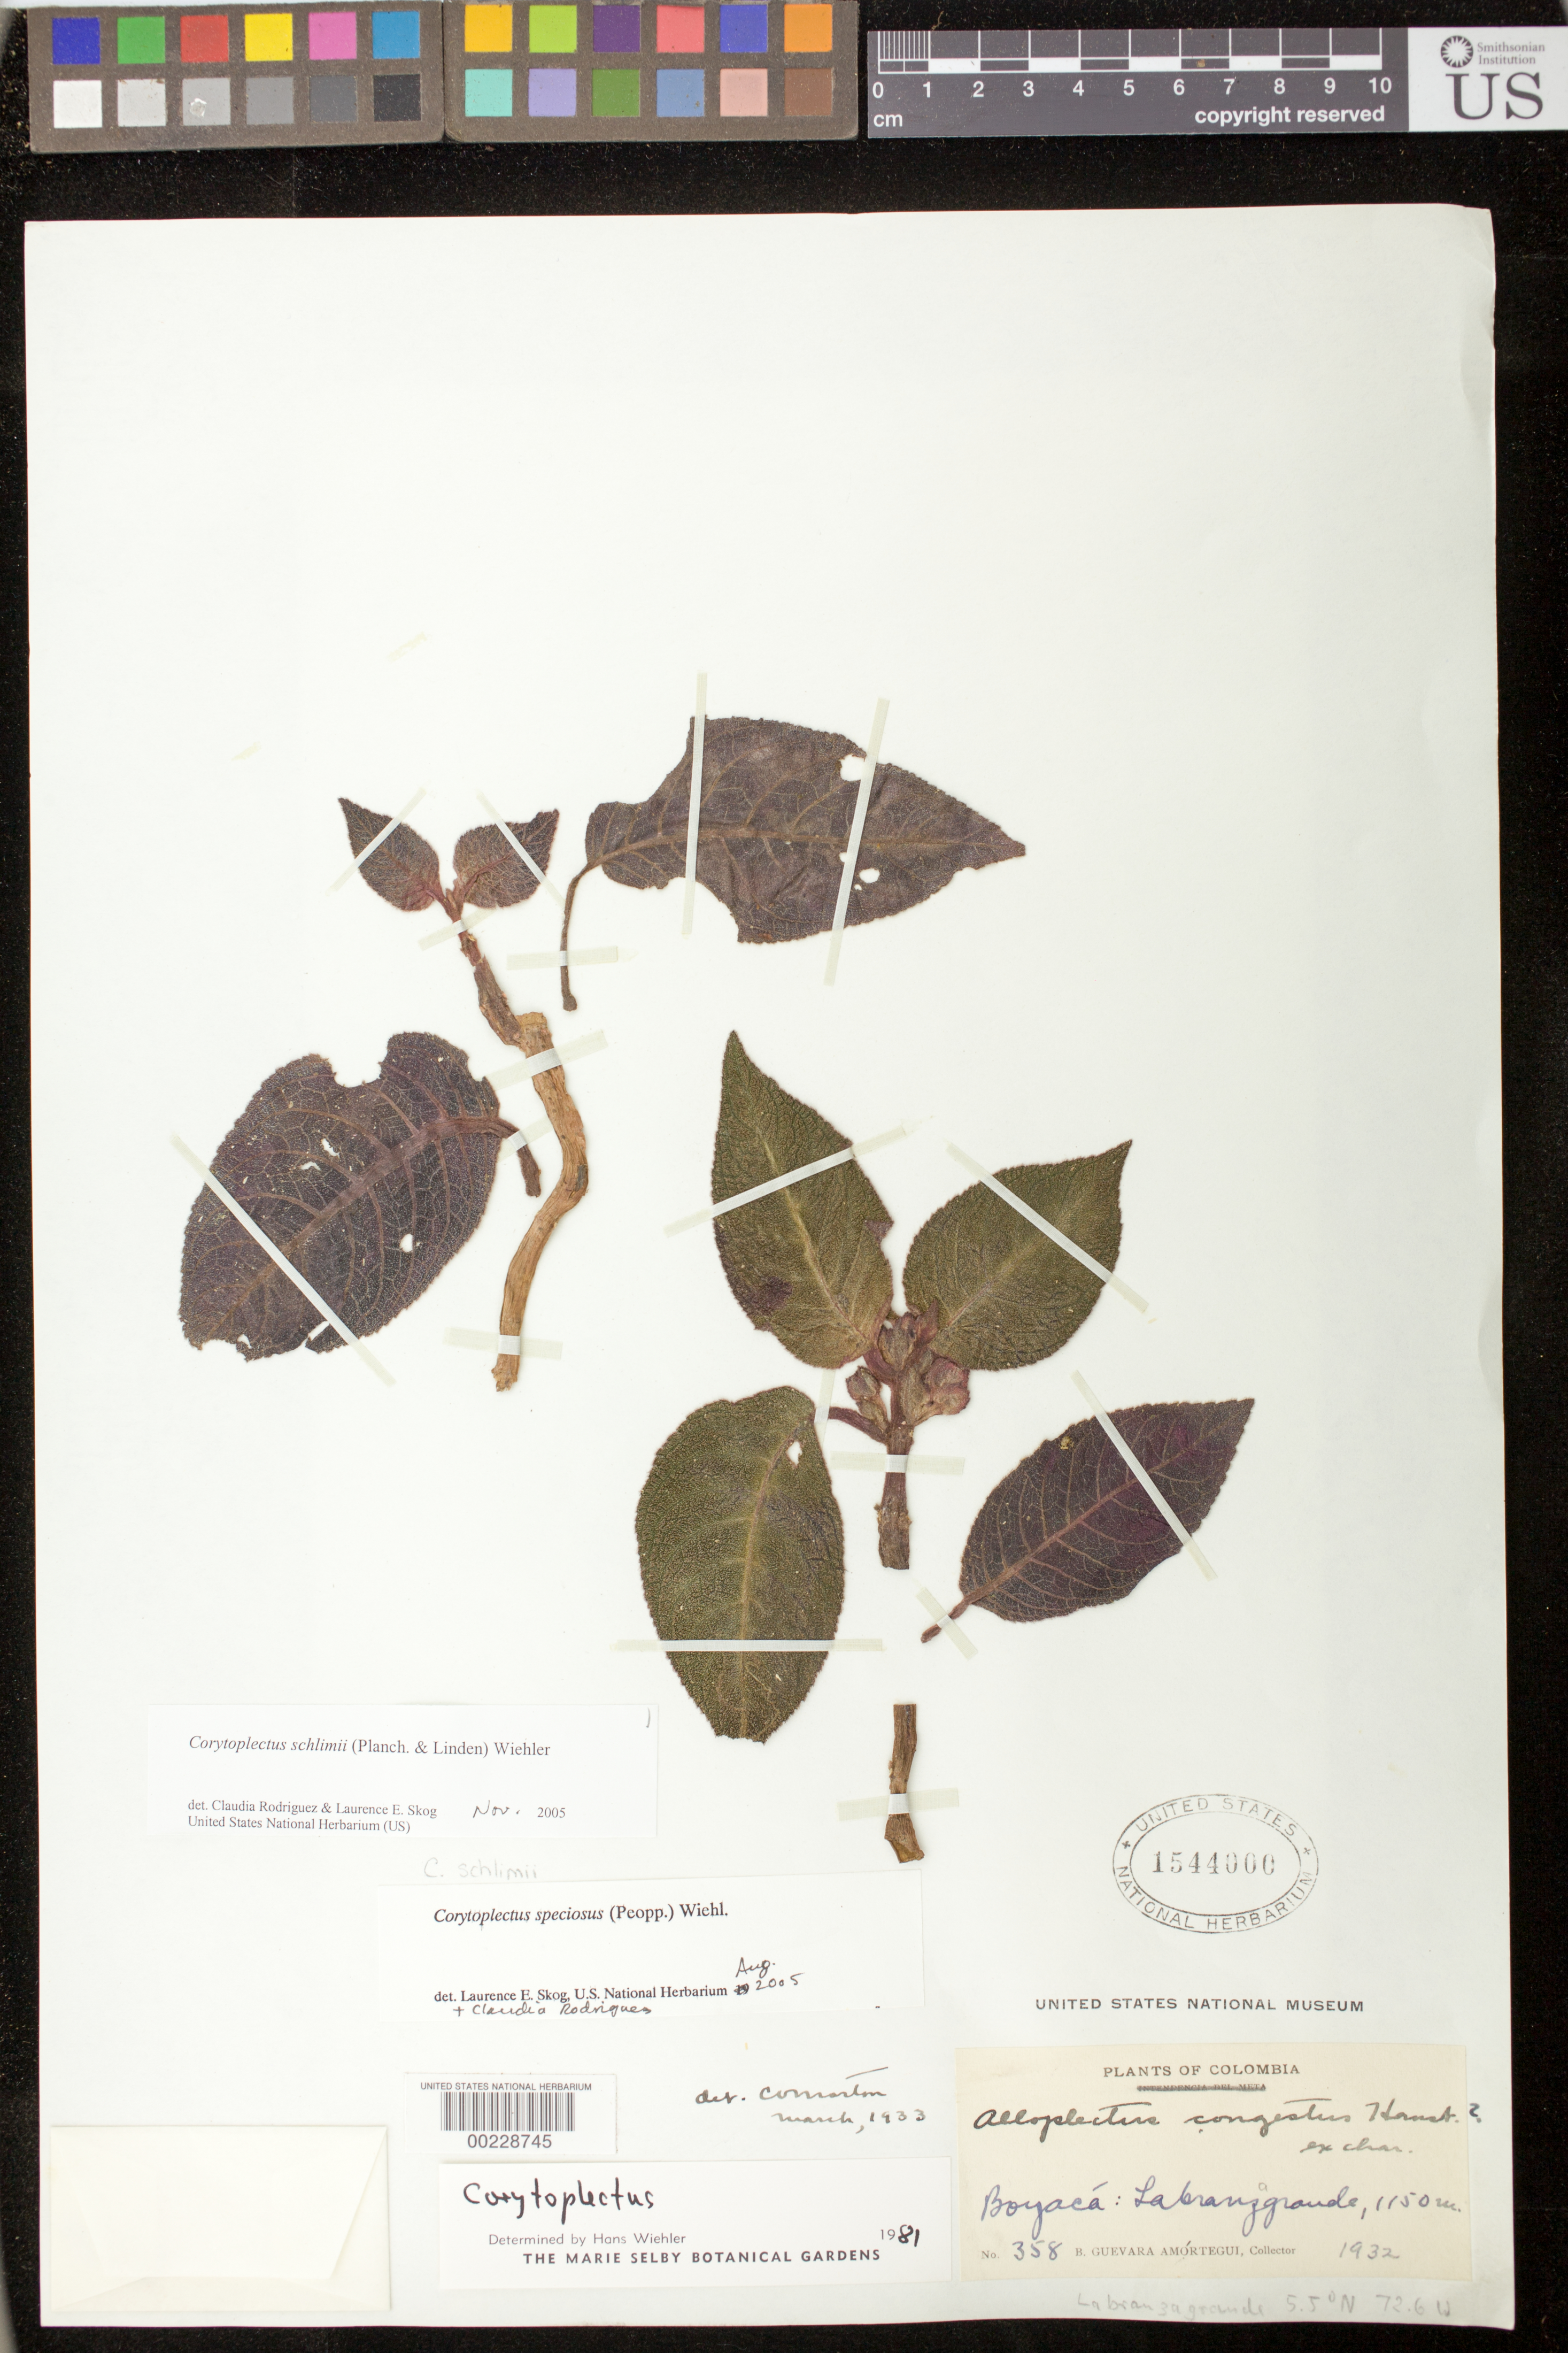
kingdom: Plantae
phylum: Tracheophyta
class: Magnoliopsida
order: Lamiales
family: Gesneriaceae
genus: Corytoplectus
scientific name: Corytoplectus schlimii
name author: (Planch. & Linden) Wiehler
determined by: Rodríguez-Flores, C. I.; Skog, L. E.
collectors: B. Amortegui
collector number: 358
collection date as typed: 1932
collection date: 1932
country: Colombia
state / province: Boyacá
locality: Labranzgrande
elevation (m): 1150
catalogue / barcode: US 1544000